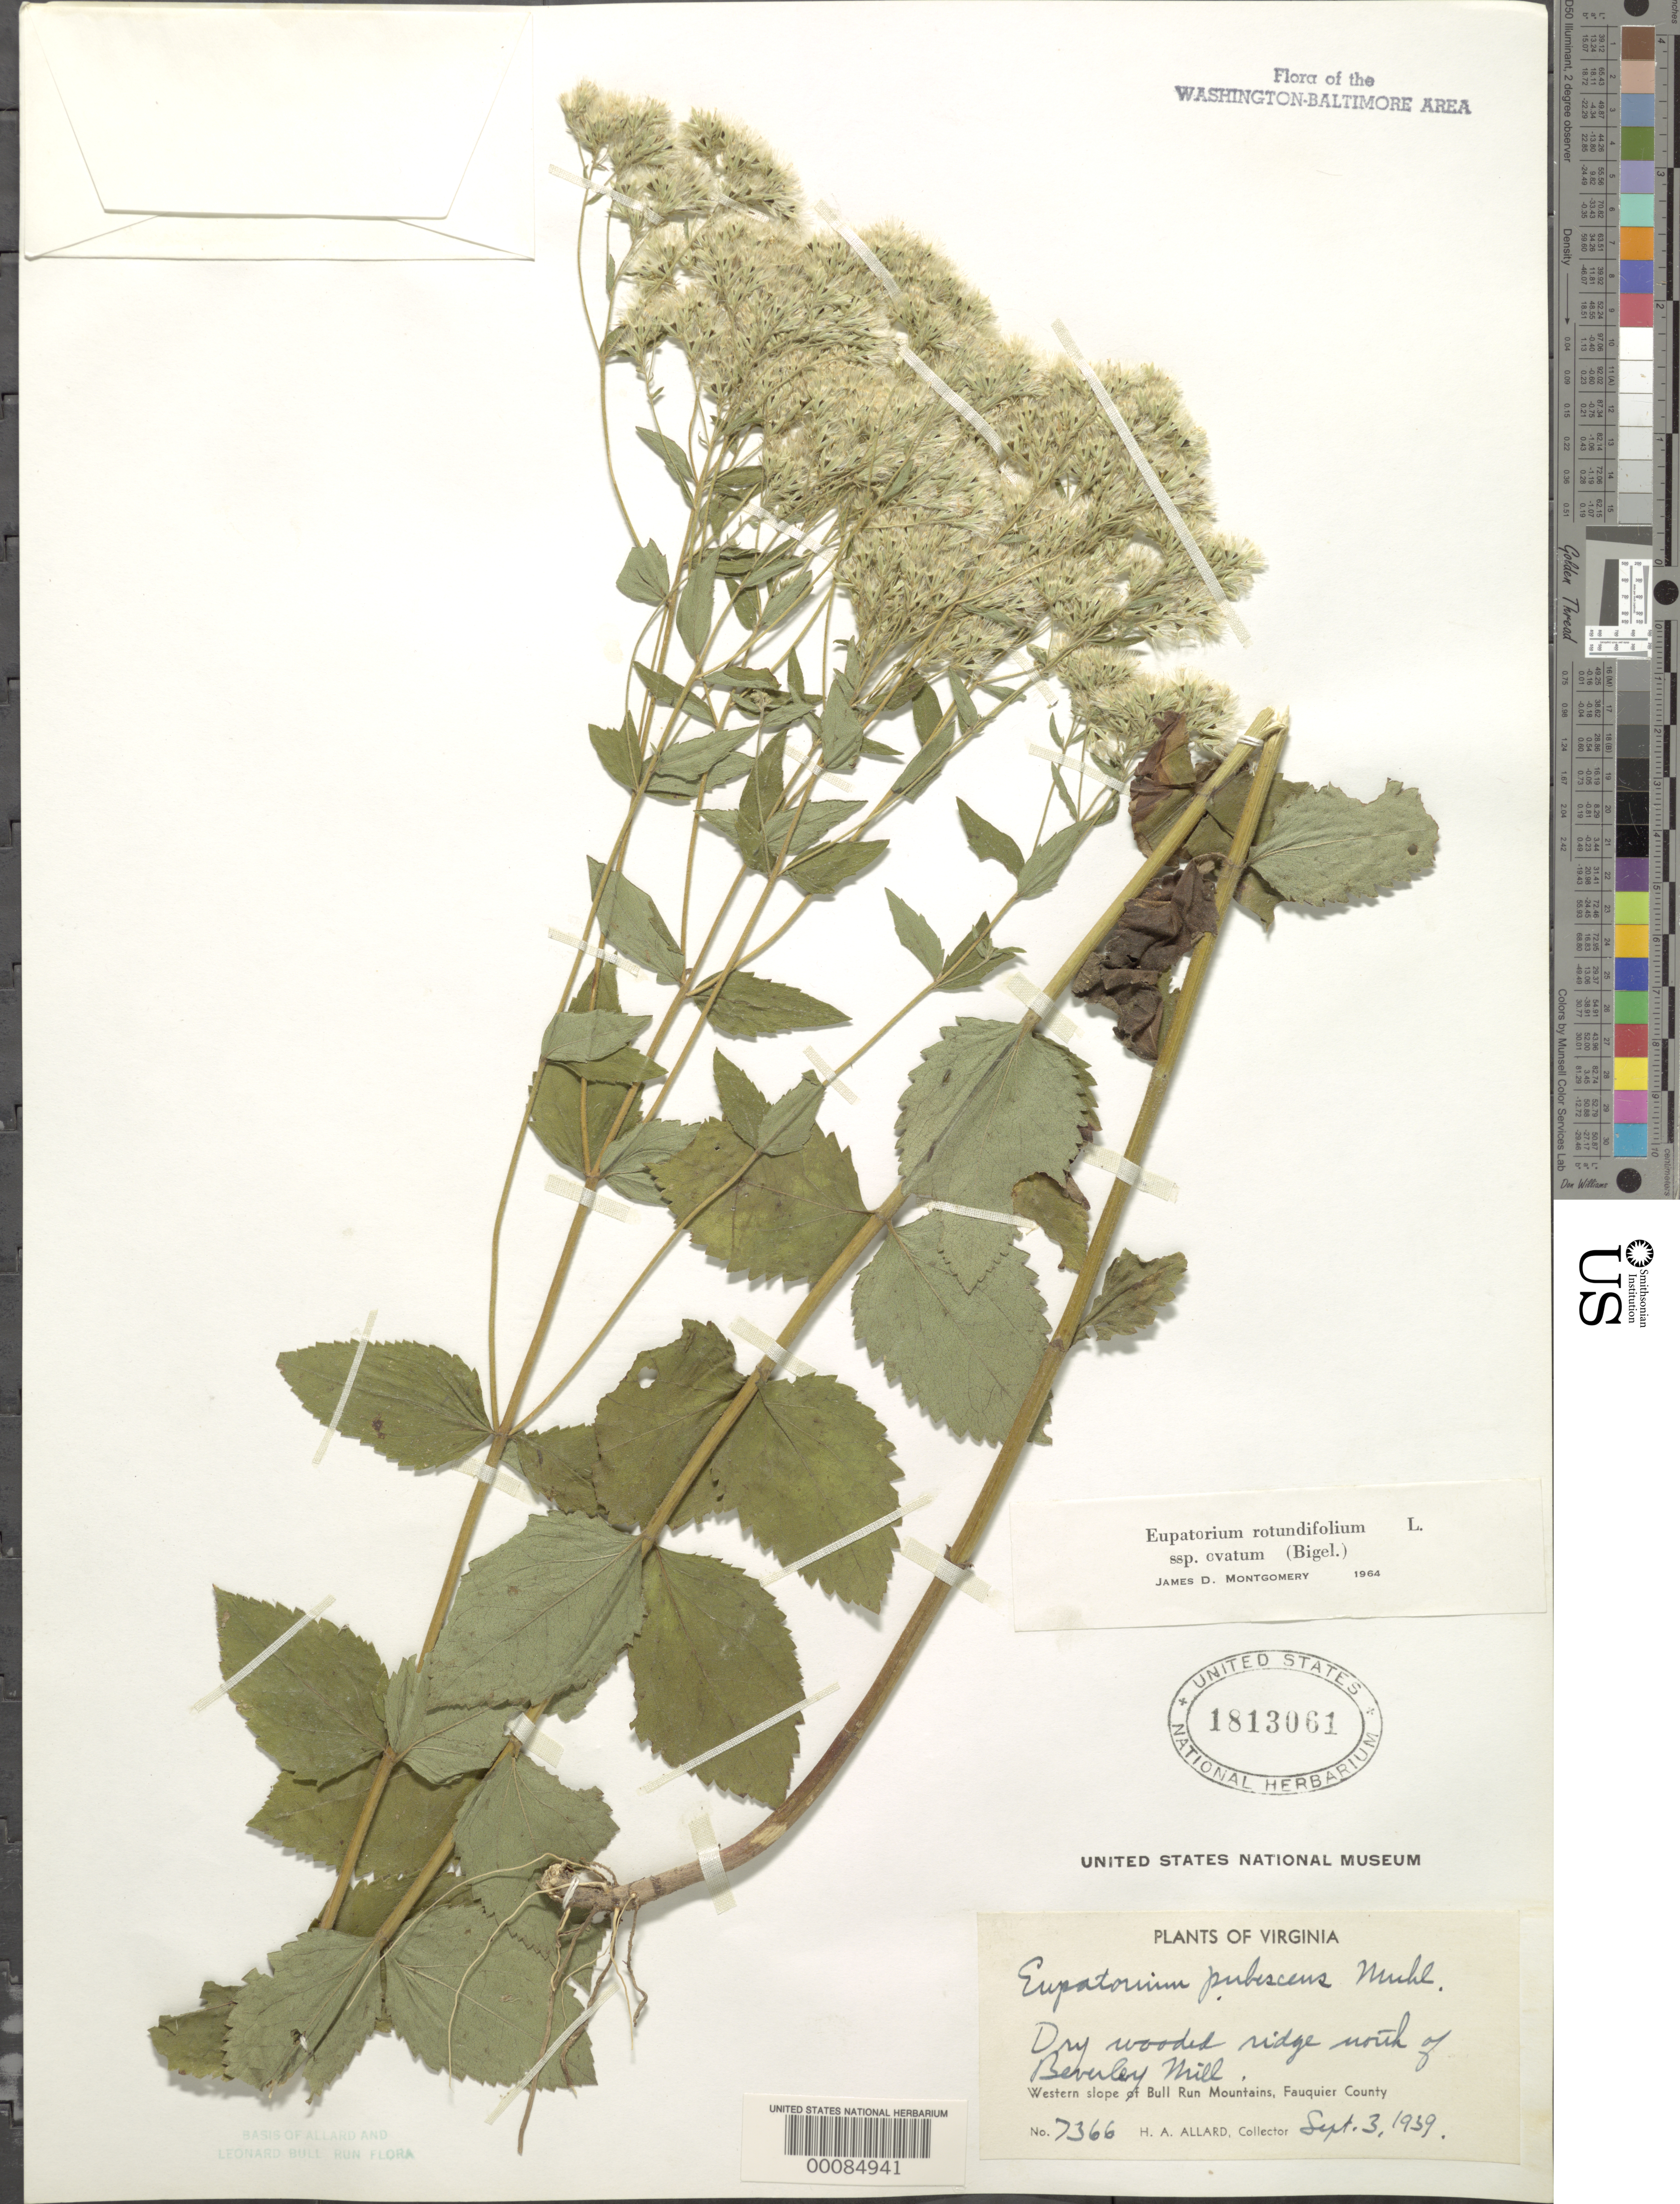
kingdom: Plantae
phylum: Tracheophyta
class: Magnoliopsida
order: Asterales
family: Asteraceae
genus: Eupatorium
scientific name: Eupatorium rotundifolium var. ovatum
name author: (Bigelow) J.D. Montgom. & Fairbrothers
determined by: Montgomery, J. D.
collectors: H. A. Allard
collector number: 7366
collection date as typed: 03 Sep 1939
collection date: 1939-09-03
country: United States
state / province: Virginia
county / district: Fauquier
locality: North of Beverley Mill western slope of Bull Run Mountains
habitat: Dry wooded ridge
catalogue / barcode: US 1813061